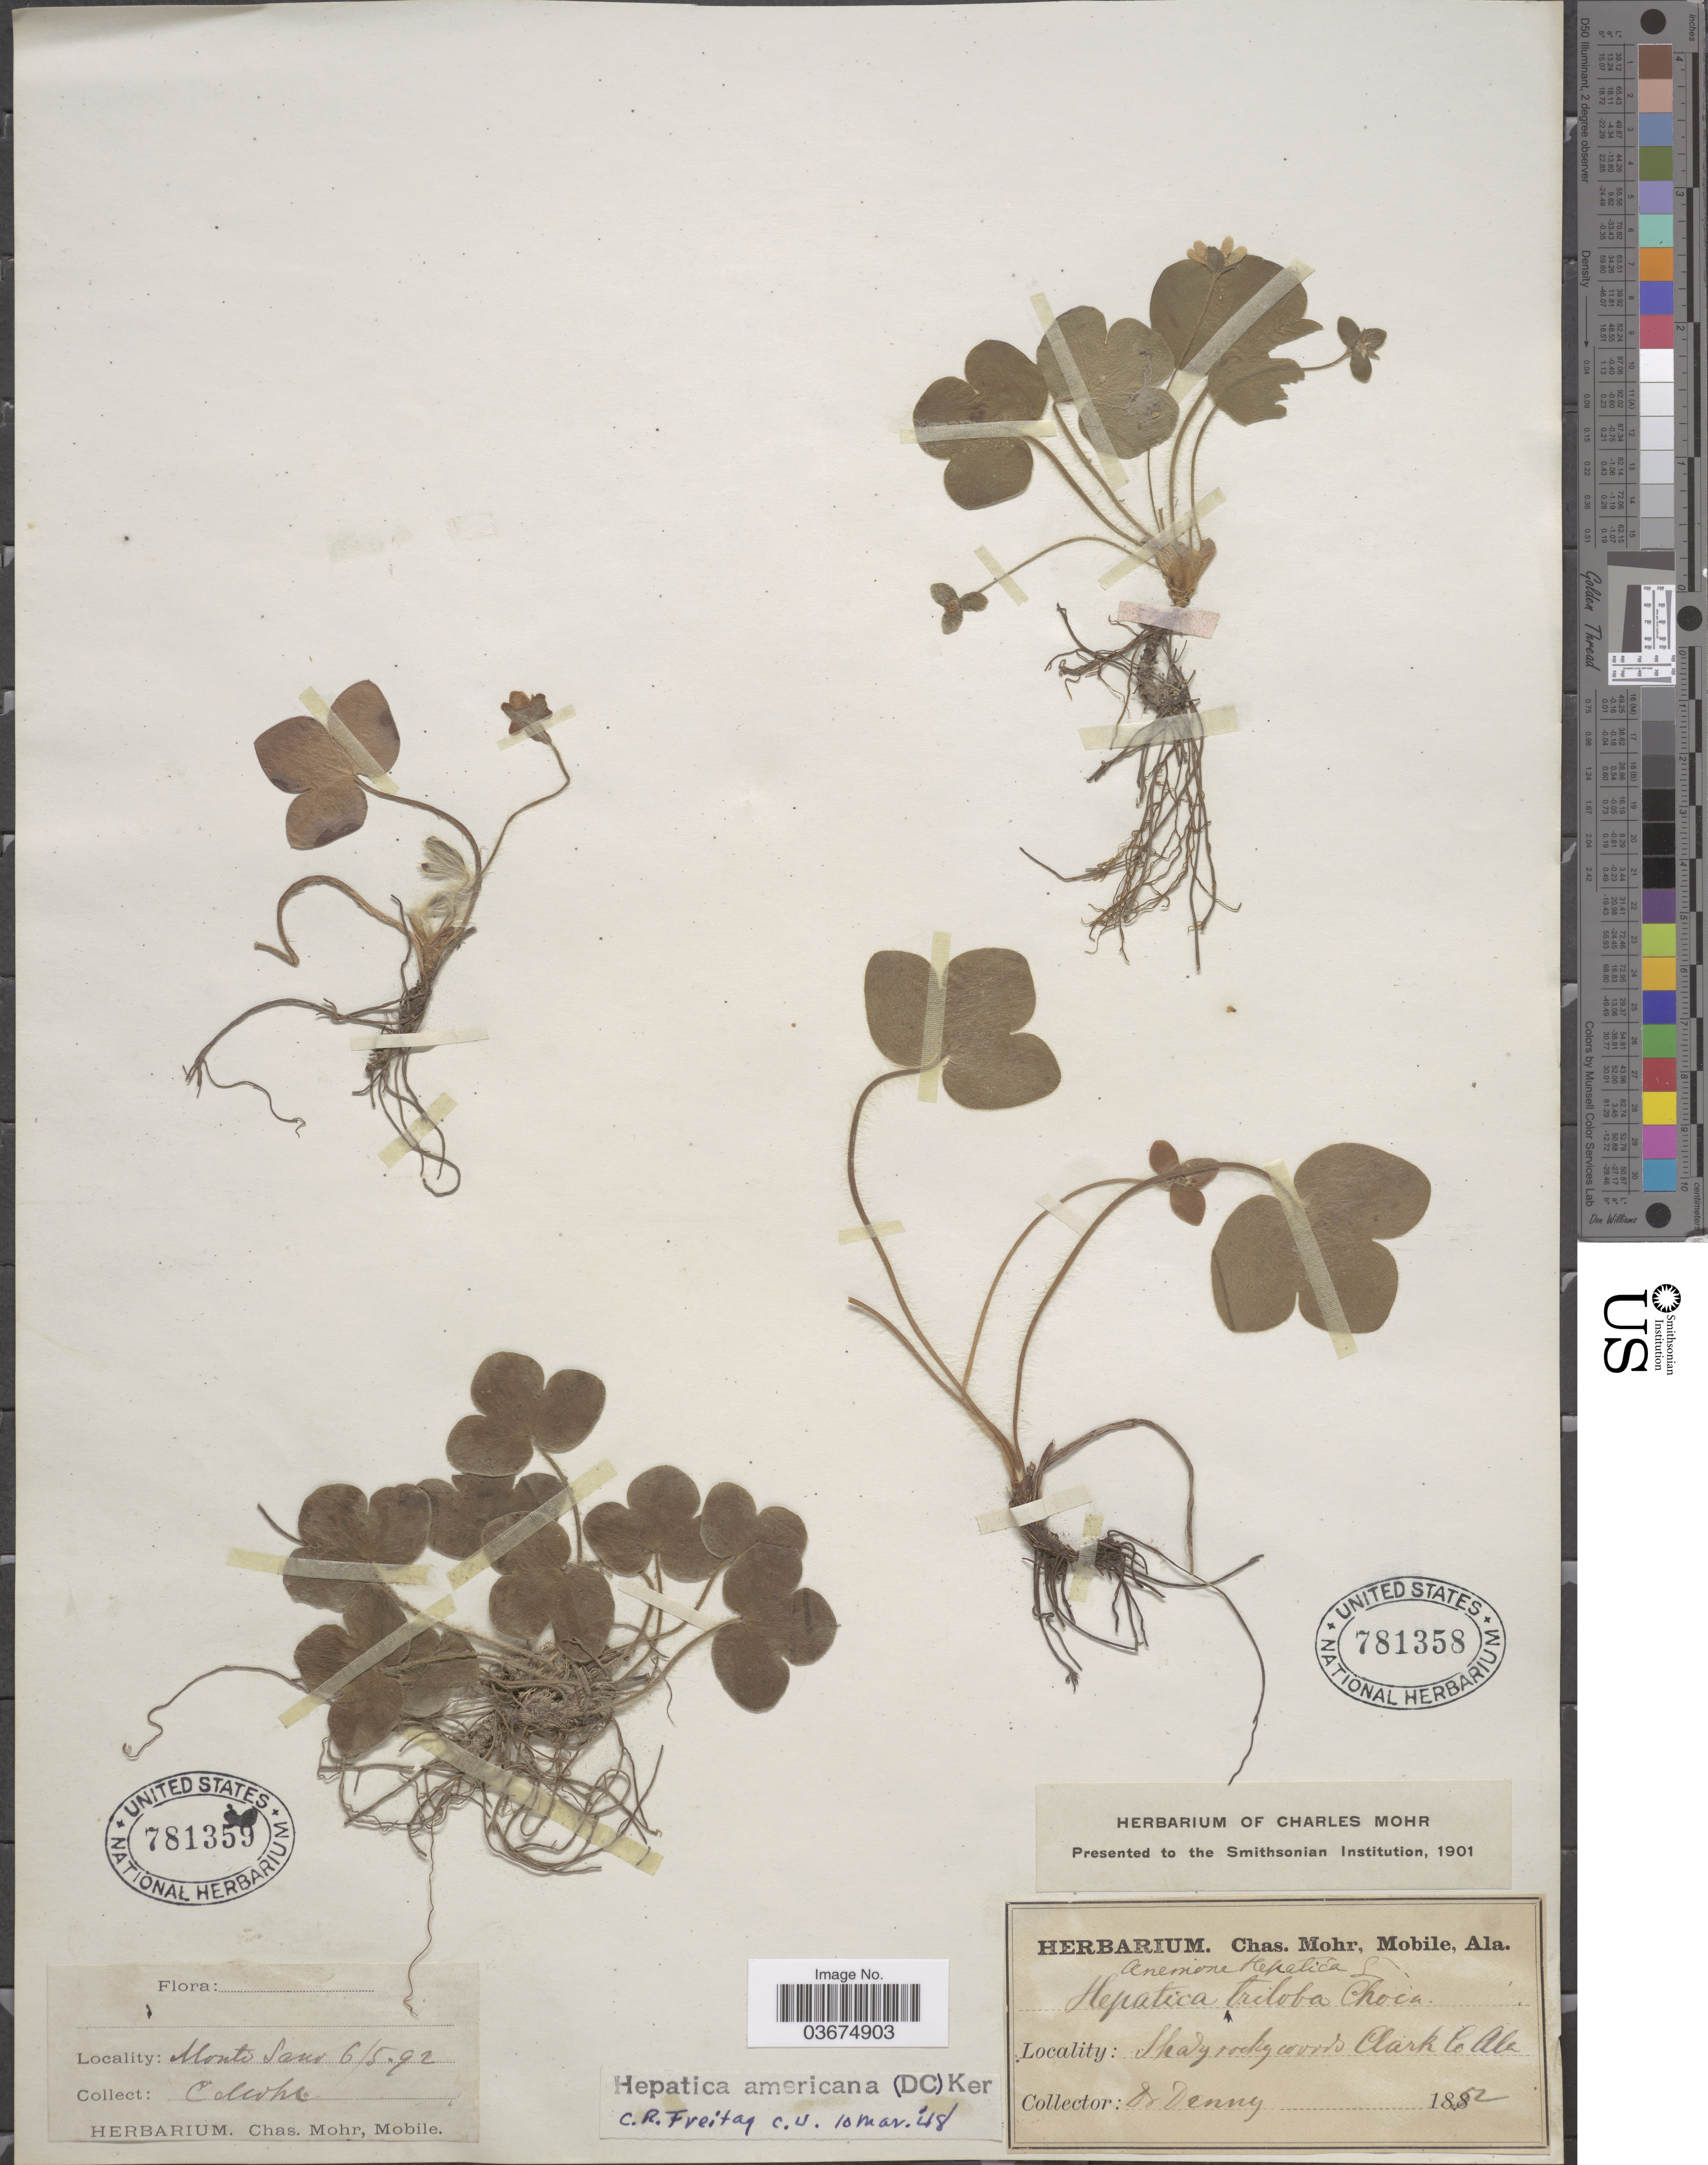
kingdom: Plantae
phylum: Tracheophyta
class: Magnoliopsida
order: Ranunculales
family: Ranunculaceae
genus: Hepatica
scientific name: Hepatica americana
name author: (DC.) Ker Gawl.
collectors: Mohr, C. T. (herbarium)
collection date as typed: Transcribed d/m/y: 5/6/92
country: United States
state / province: Alabama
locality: Monte Sano.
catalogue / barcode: US 781359